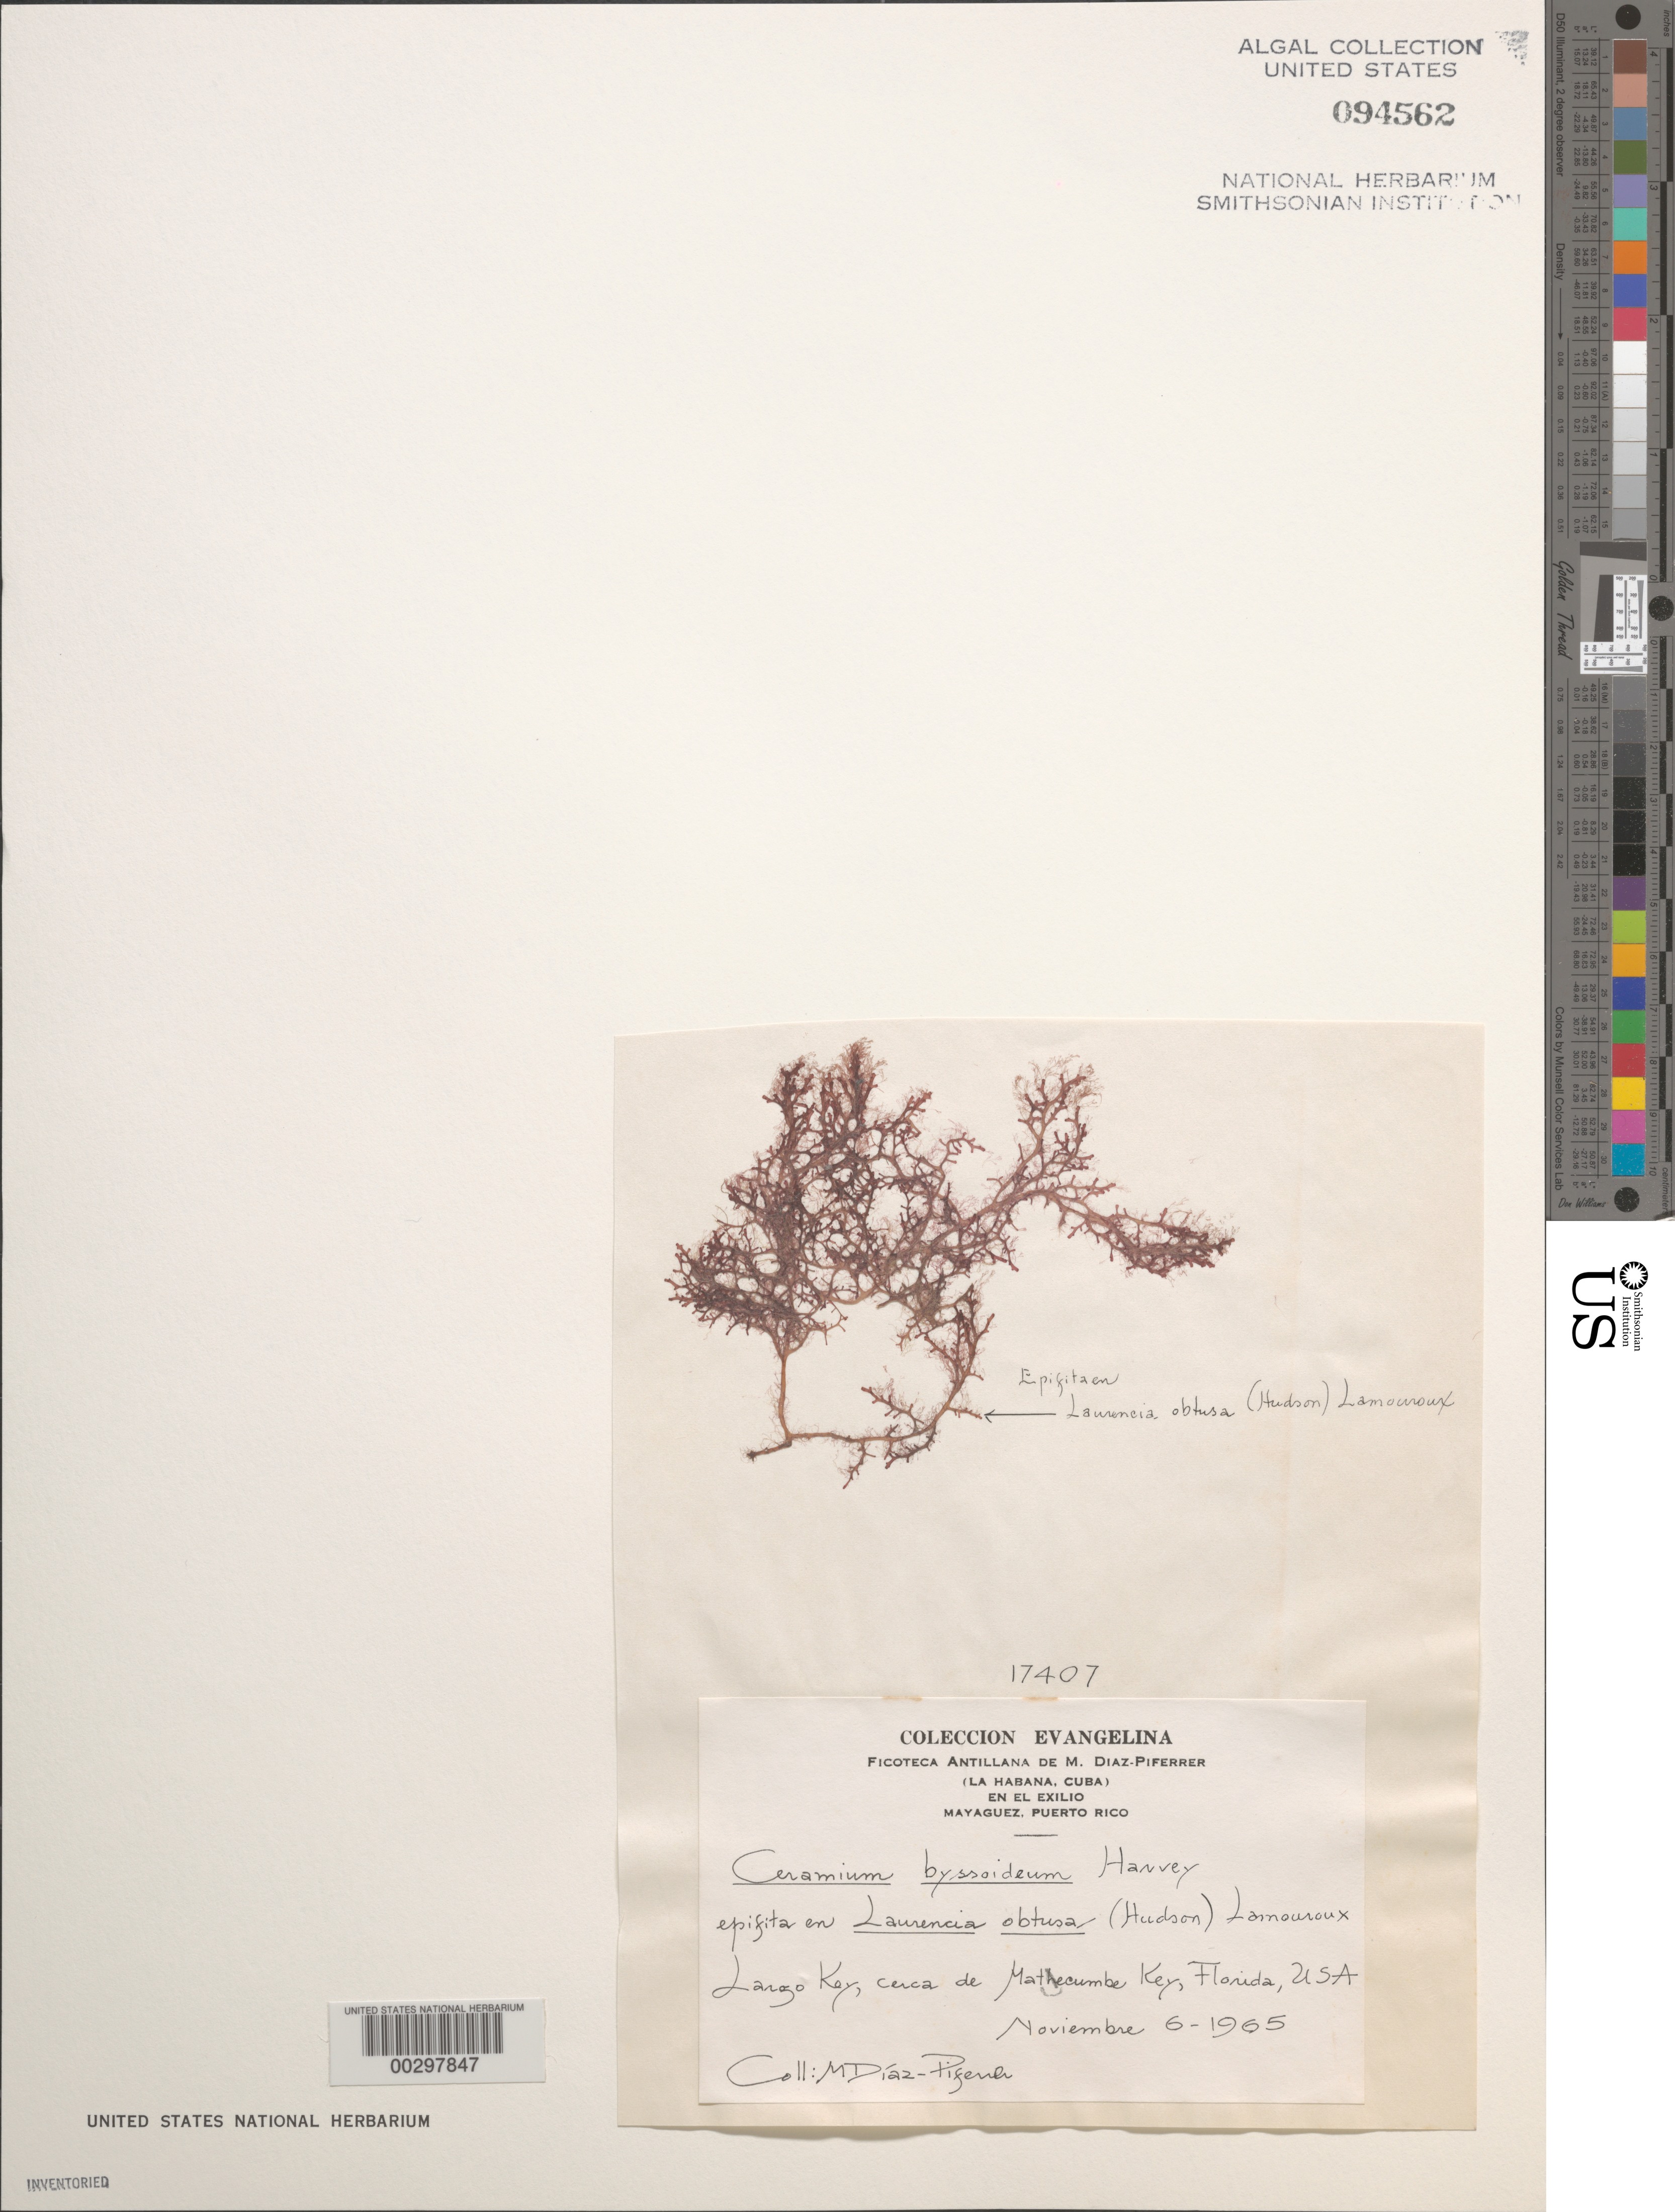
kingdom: Plantae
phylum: Rhodophyta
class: Florideophyceae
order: Ceramiales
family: Ceramiaceae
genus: Ceramium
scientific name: Ceramium byssoideum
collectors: M. Diaz-Piferrer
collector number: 17407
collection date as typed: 06 Nov 1965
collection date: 1965-11-06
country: United States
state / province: Florida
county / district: Monroe County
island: Key Largo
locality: Near Upper Matecumbe Key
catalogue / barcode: US 94562